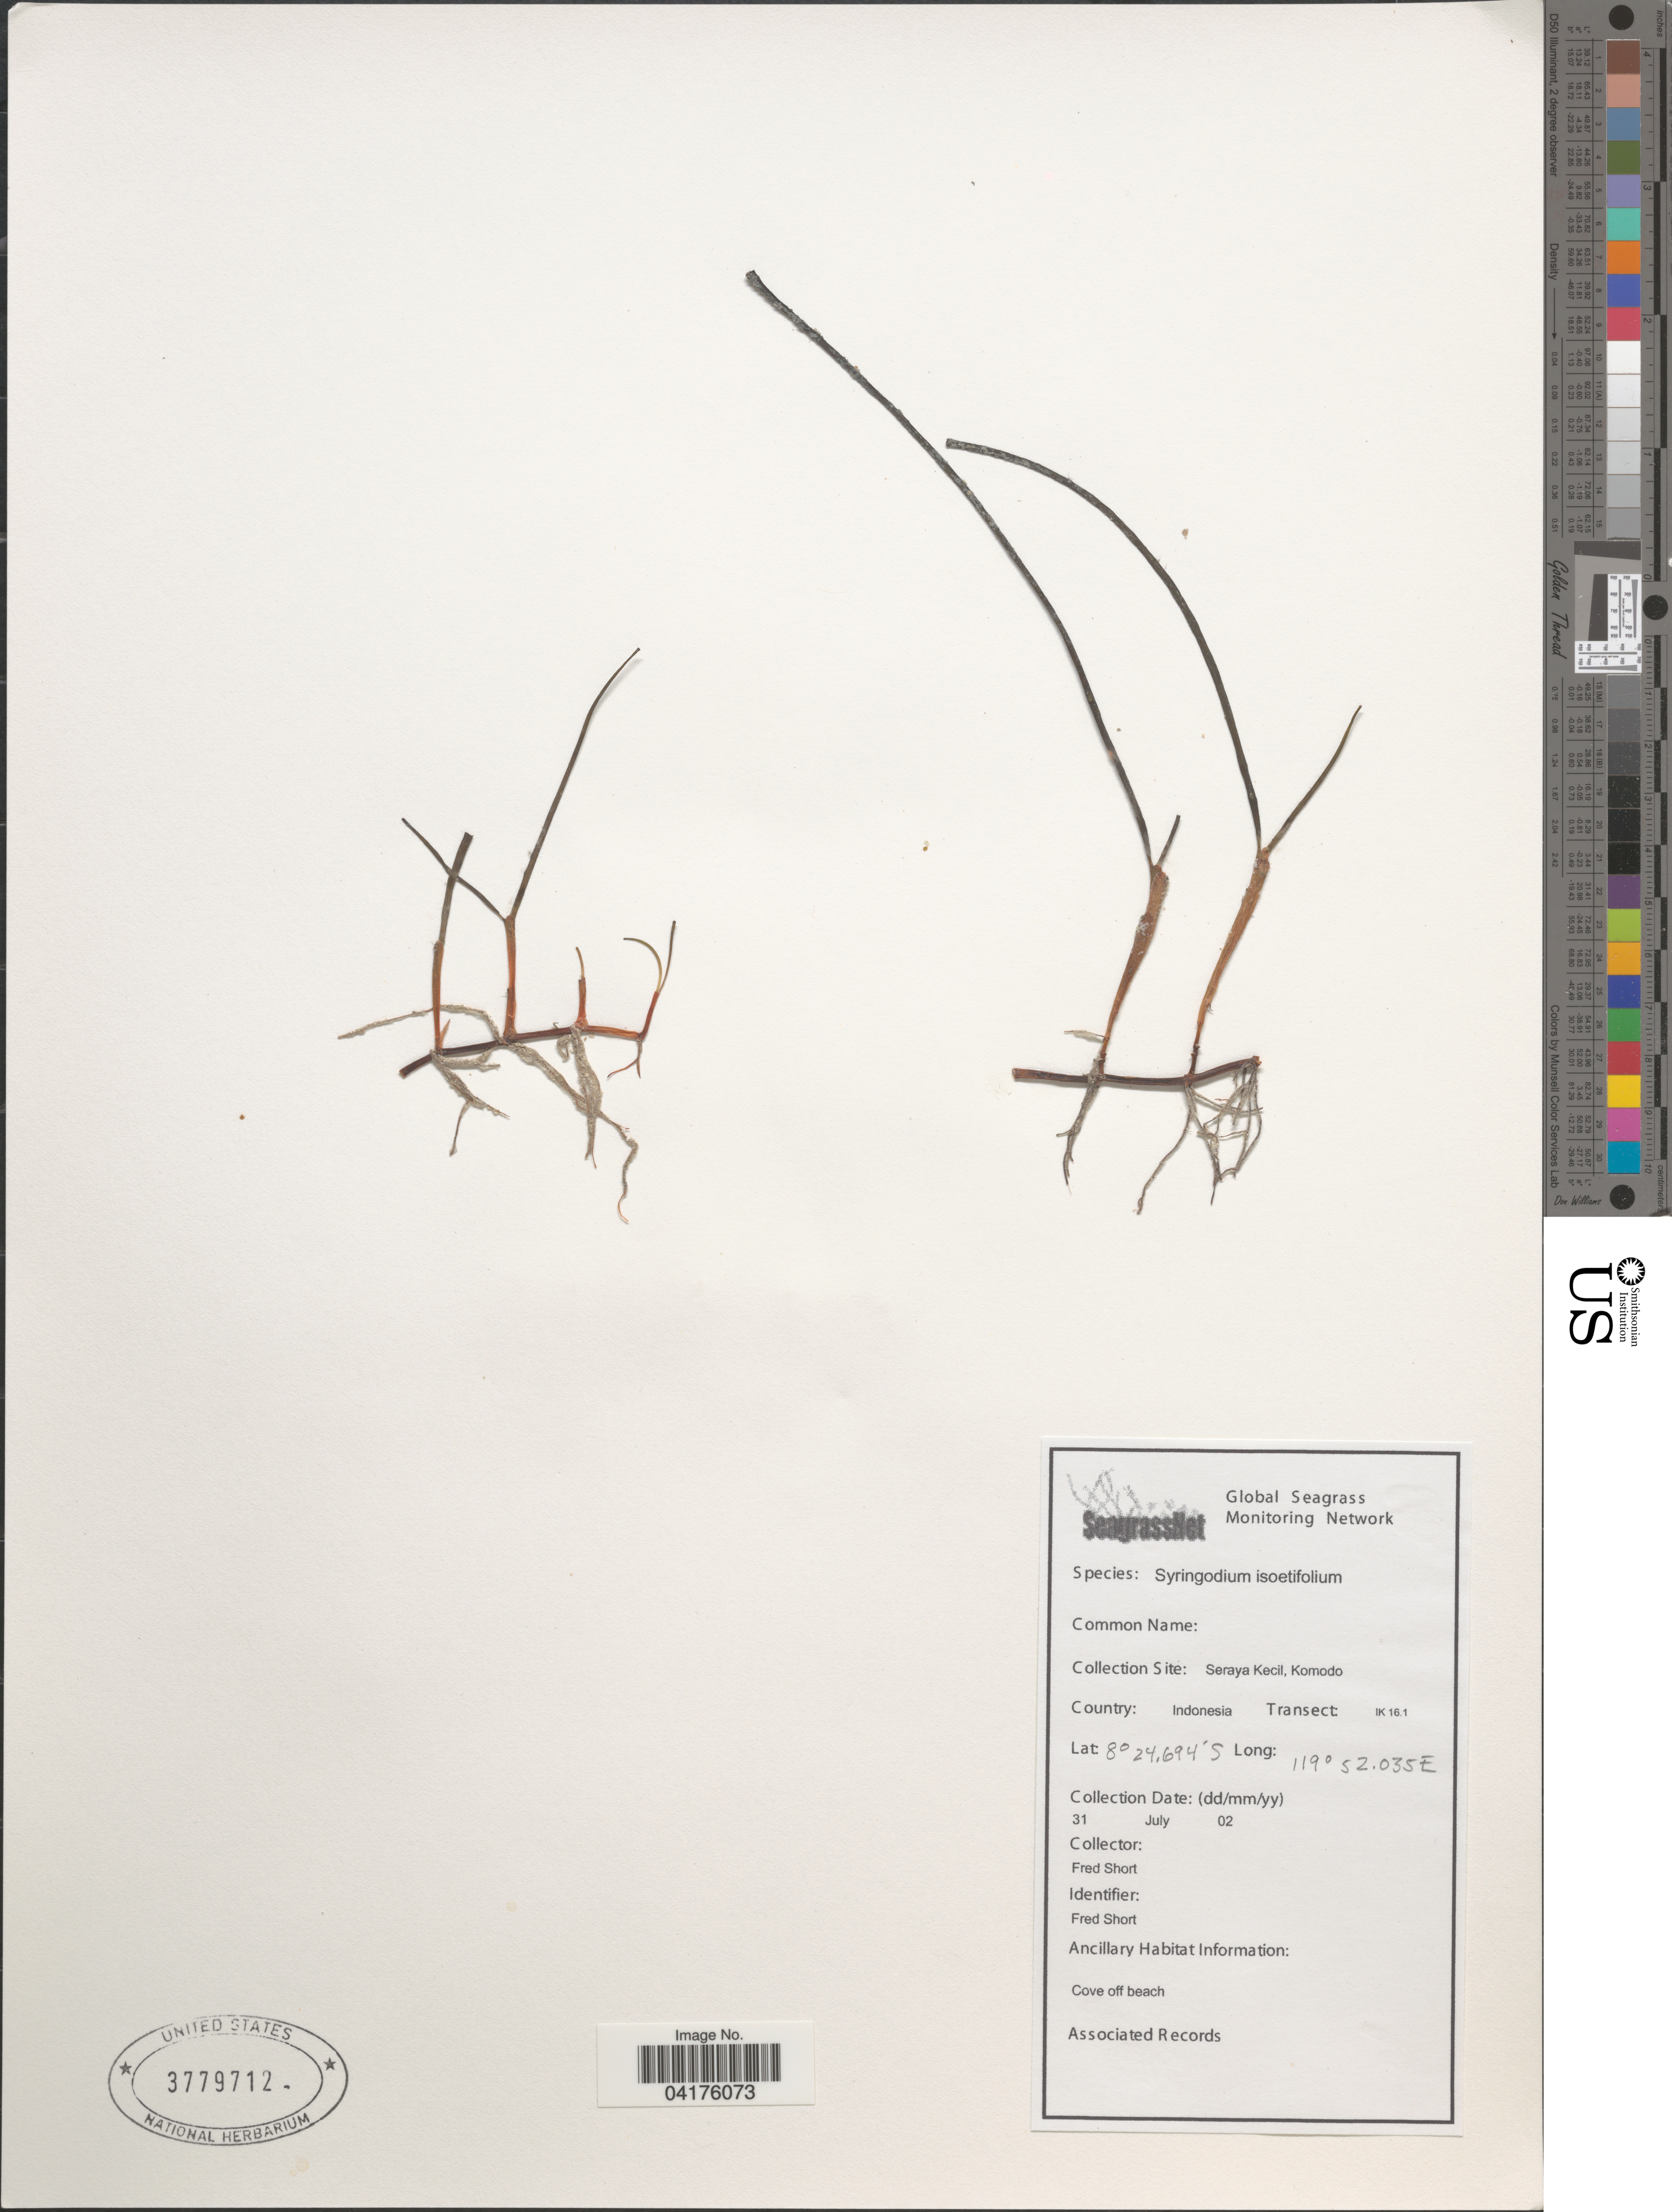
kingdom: Plantae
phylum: Tracheophyta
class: Liliopsida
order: Alismatales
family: Cymodoceaceae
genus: Syringodium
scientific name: Syringodium isoetifolium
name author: (Asch.) Dandy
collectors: F. Short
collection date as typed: Transcribed d/m/y: 31/7/2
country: Indonesia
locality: Seraya Kecil, Komodo. Transect: IK 16.1.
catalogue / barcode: US 3779712